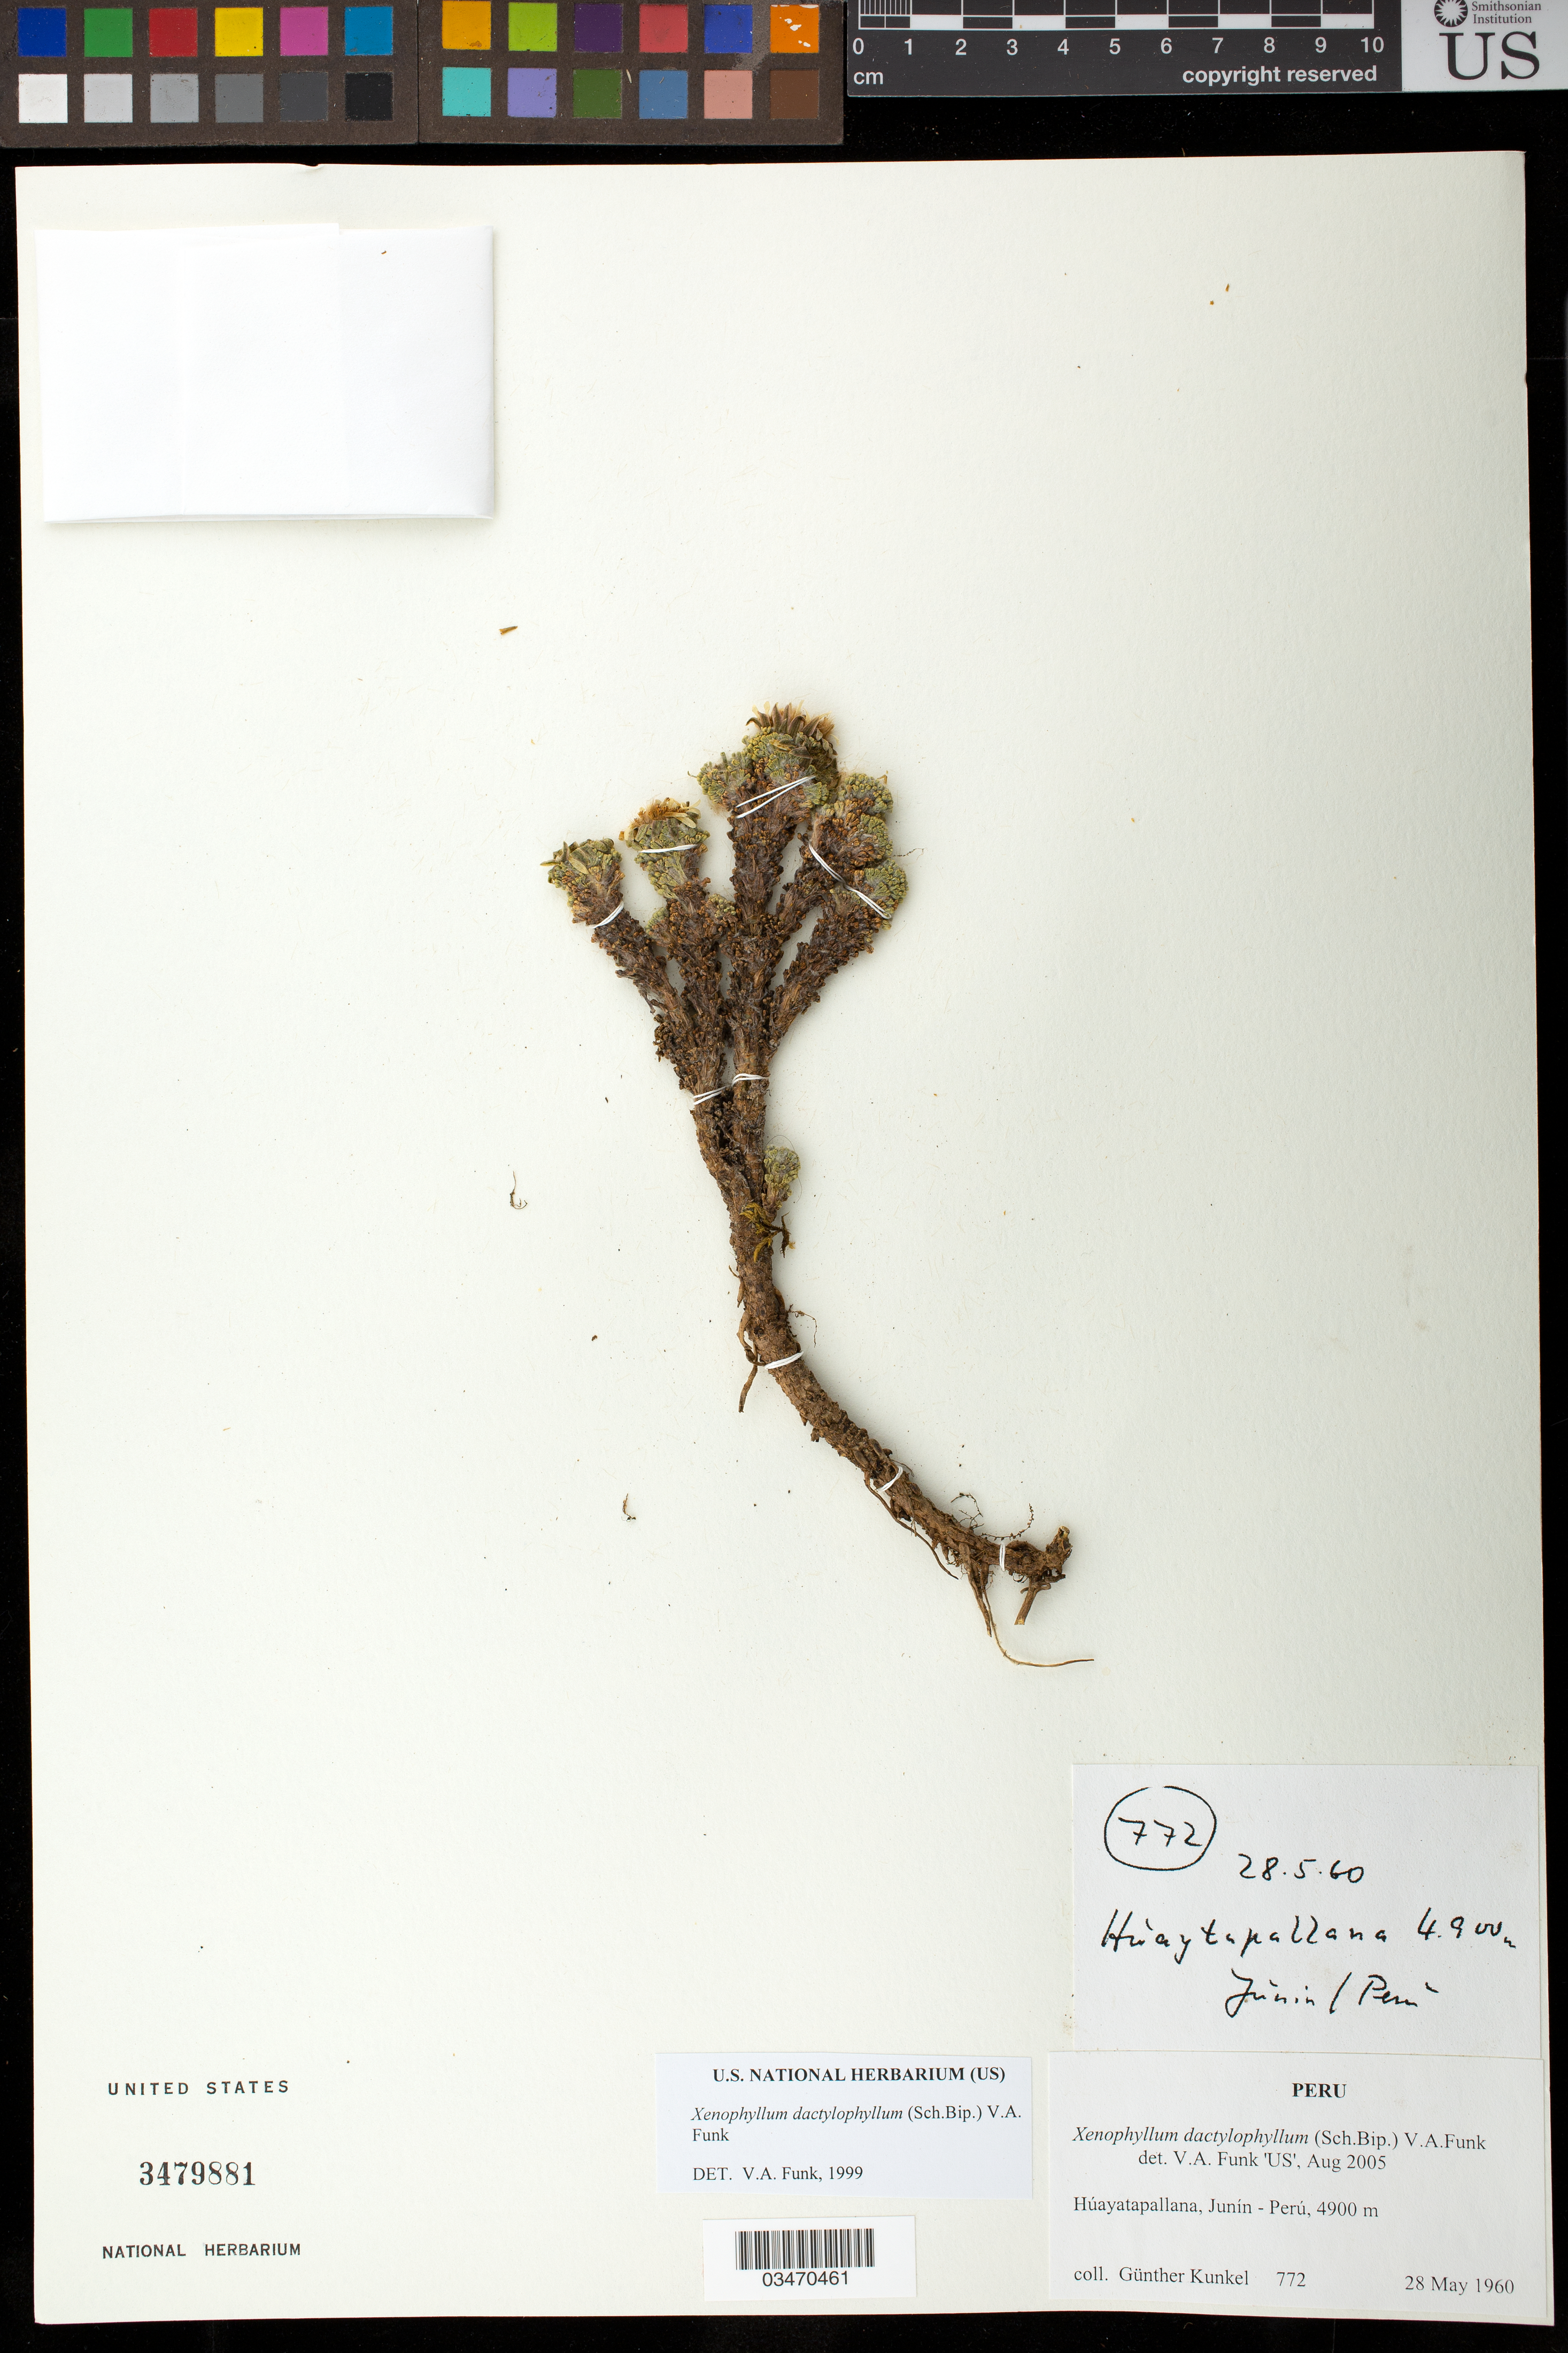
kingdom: Plantae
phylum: Tracheophyta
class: Magnoliopsida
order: Asterales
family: Asteraceae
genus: Xenophyllum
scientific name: Xenophyllum dactylophyllum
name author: (Sch. Bip.) V.A. Funk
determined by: Funk, Vicki A., (BOT), Smithsonian Institution - National Museum of Natural History (UNITED STATES)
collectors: G. Kunkel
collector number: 772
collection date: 1960-05-28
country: Peru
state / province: Junín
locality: Húayatapallana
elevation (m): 4700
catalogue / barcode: US 3479881